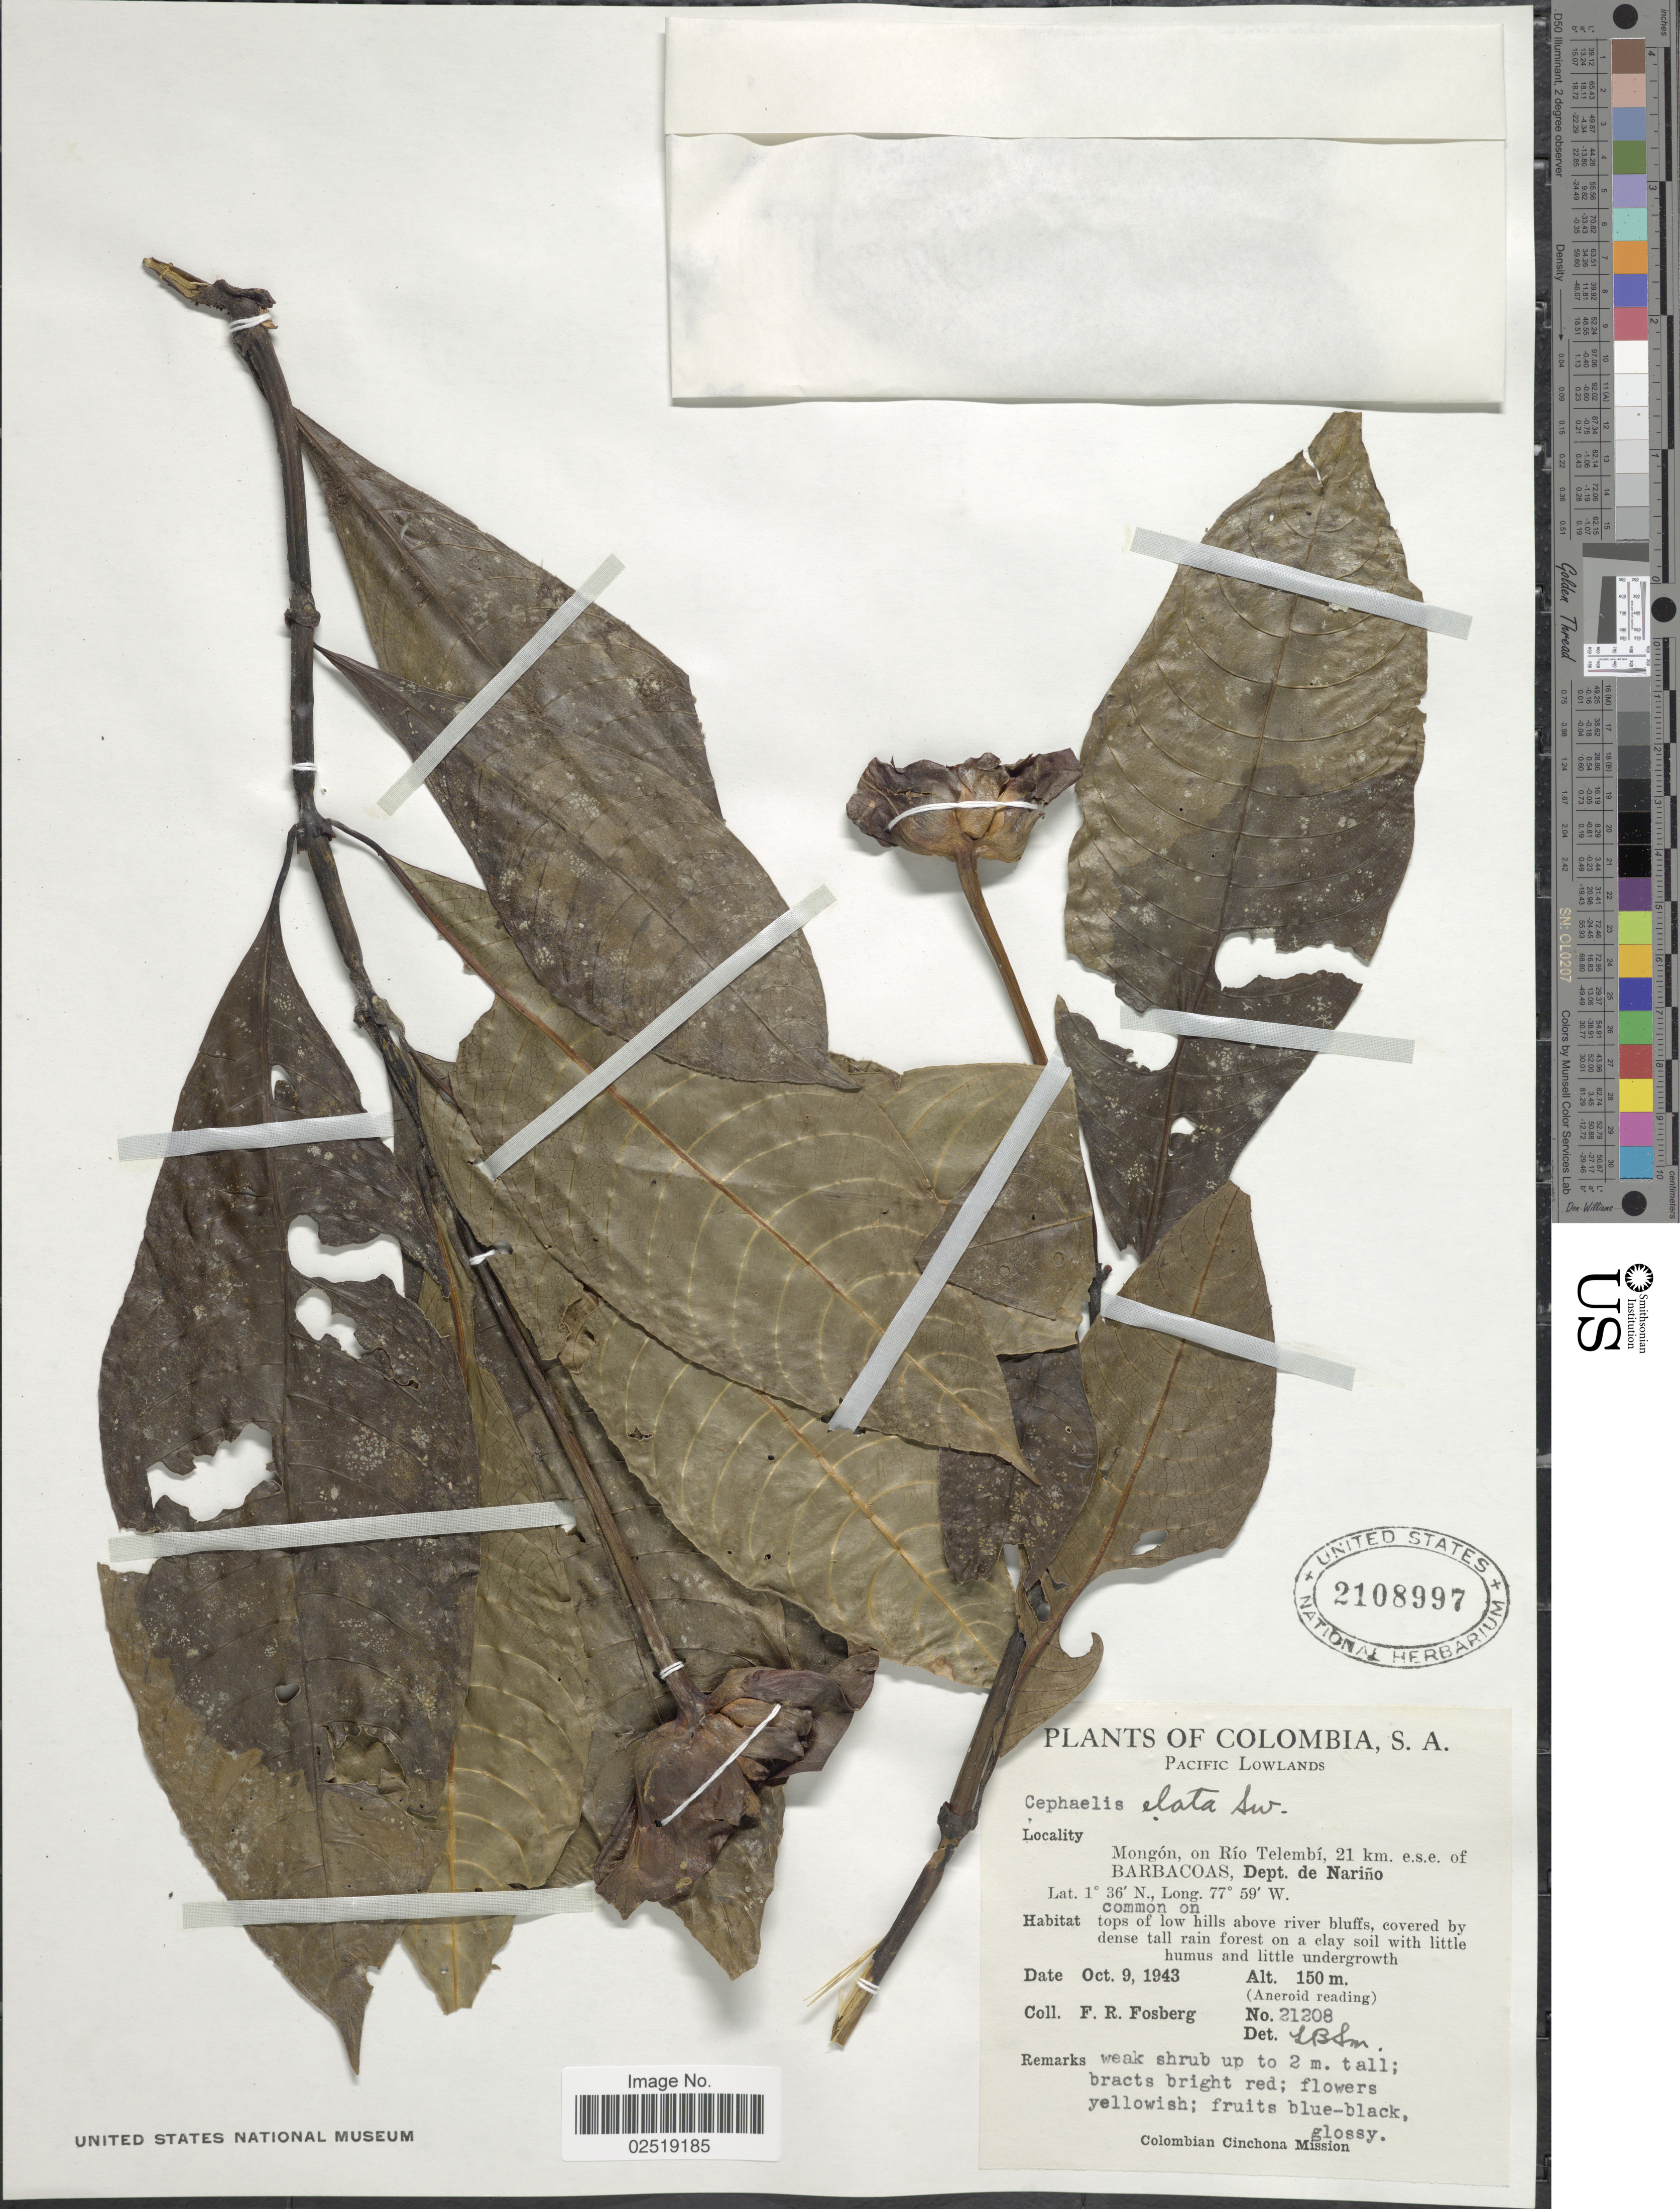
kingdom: Plantae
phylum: Tracheophyta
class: Magnoliopsida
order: Gentianales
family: Rubiaceae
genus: Psychotria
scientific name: Psychotria elata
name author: (Sw.) Hammel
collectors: F. R. Fosberg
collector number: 21208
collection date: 1943-10-09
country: Colombia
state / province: Nariño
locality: Pacific Lowlands. Mongon, on Rio Telembi, 21 km. e.s.e. of Barbacoas, Dept. de Narino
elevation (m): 150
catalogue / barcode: US 2108997